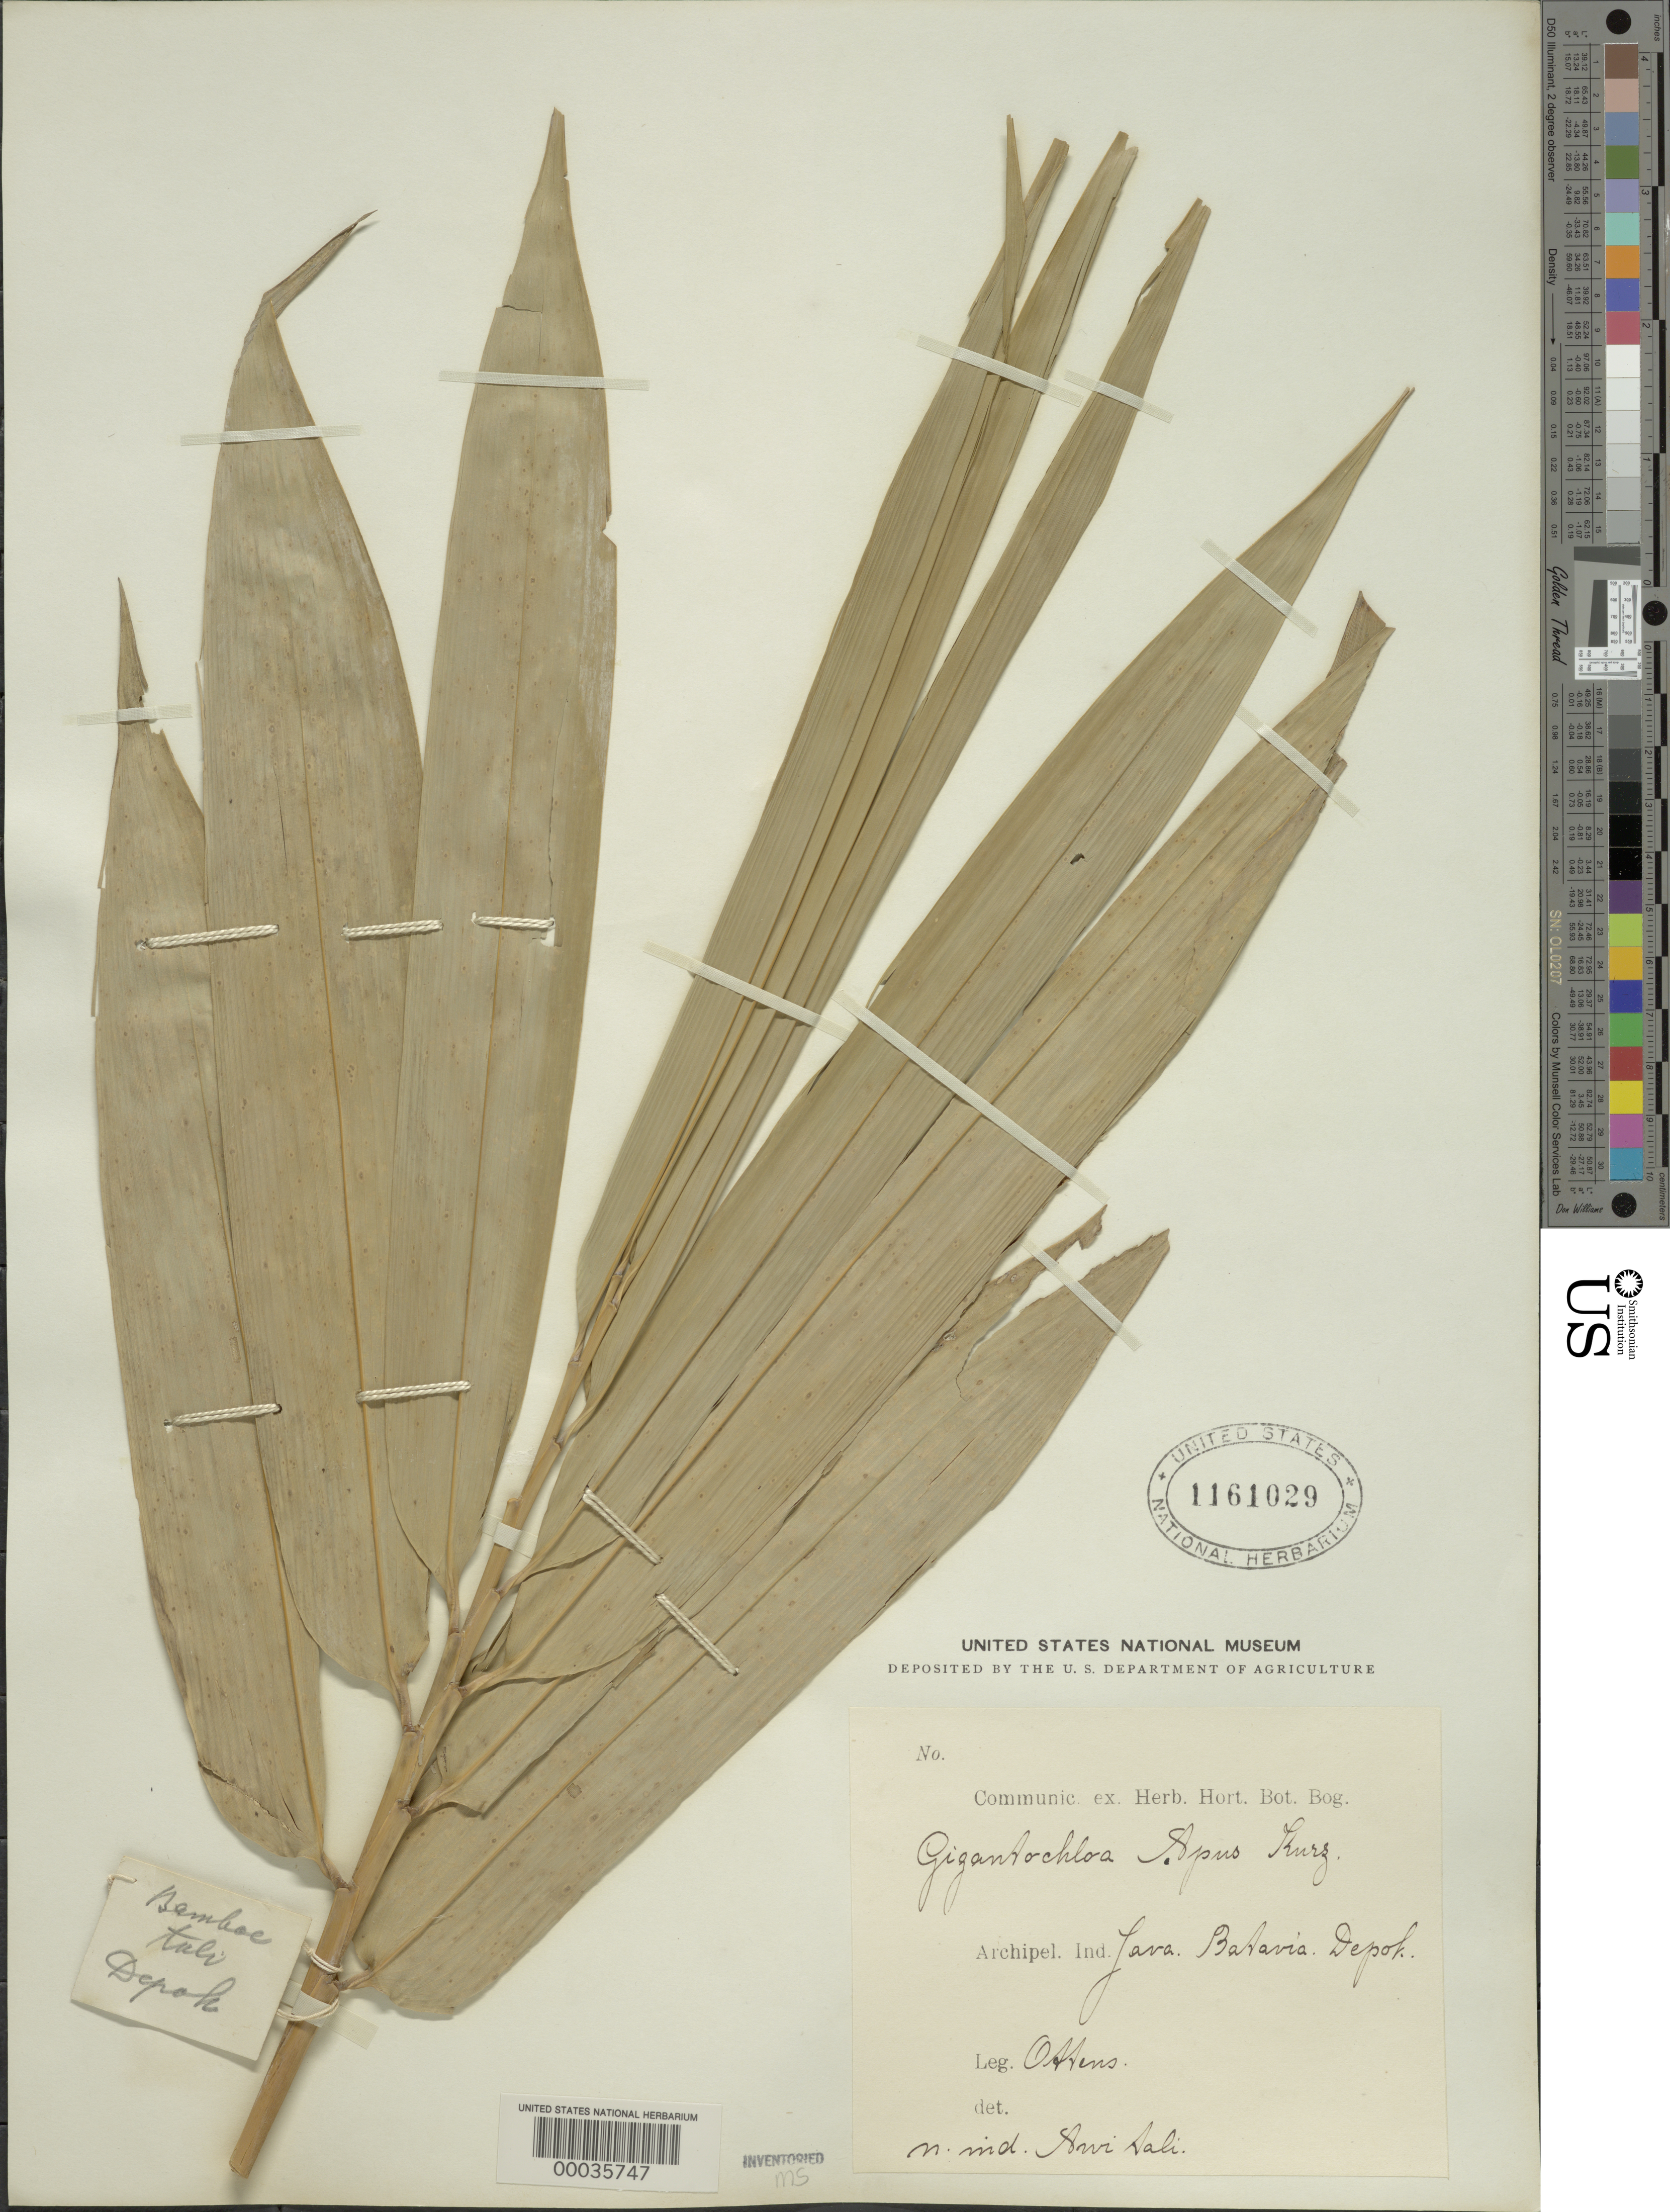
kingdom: Plantae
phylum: Tracheophyta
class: Liliopsida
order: Poales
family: Poaceae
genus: Dendrocalamus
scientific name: Dendrocalamus apus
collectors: -. Ottens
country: Indonesia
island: Java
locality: Basavia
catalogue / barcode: US 1161029